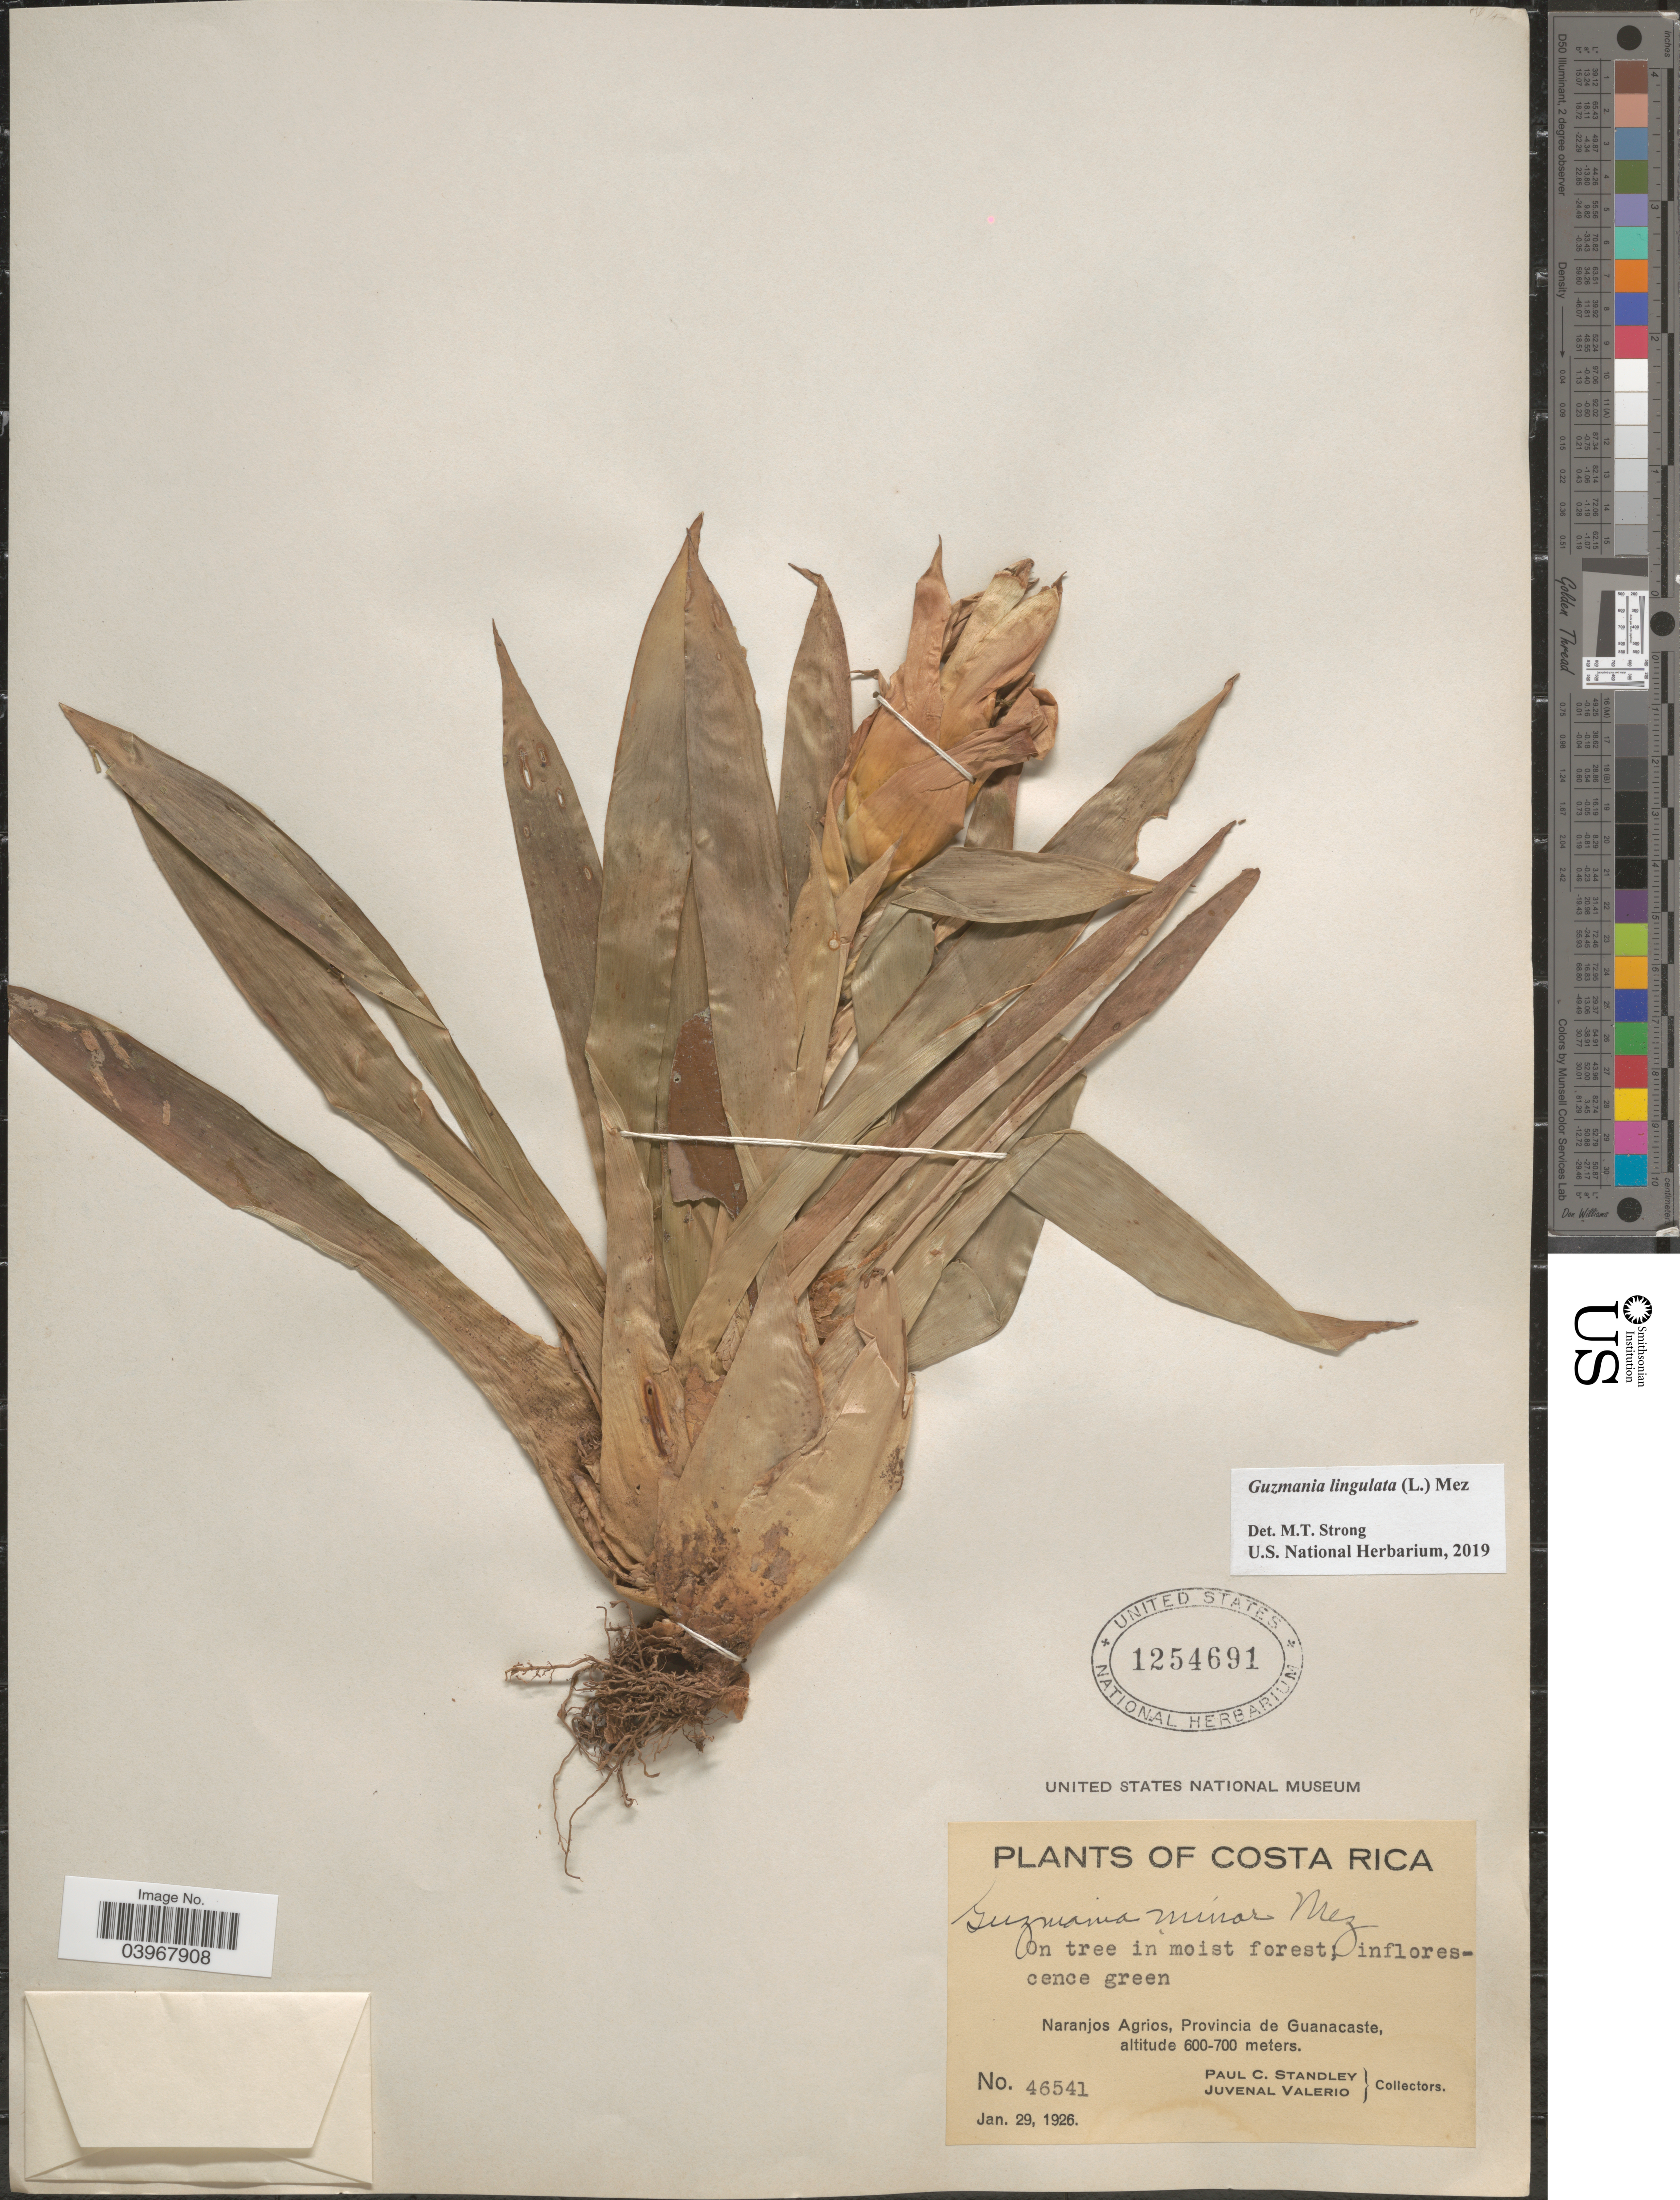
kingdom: Plantae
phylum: Tracheophyta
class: Liliopsida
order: Poales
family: Bromeliaceae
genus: Guzmania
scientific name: Guzmania lingulata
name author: (L.) Mez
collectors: P. C. Standley & J. Valerio R.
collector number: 46541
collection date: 1926-01-29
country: Costa Rica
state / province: Guanacaste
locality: Naranjos Agrios.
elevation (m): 600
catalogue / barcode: US 1254691